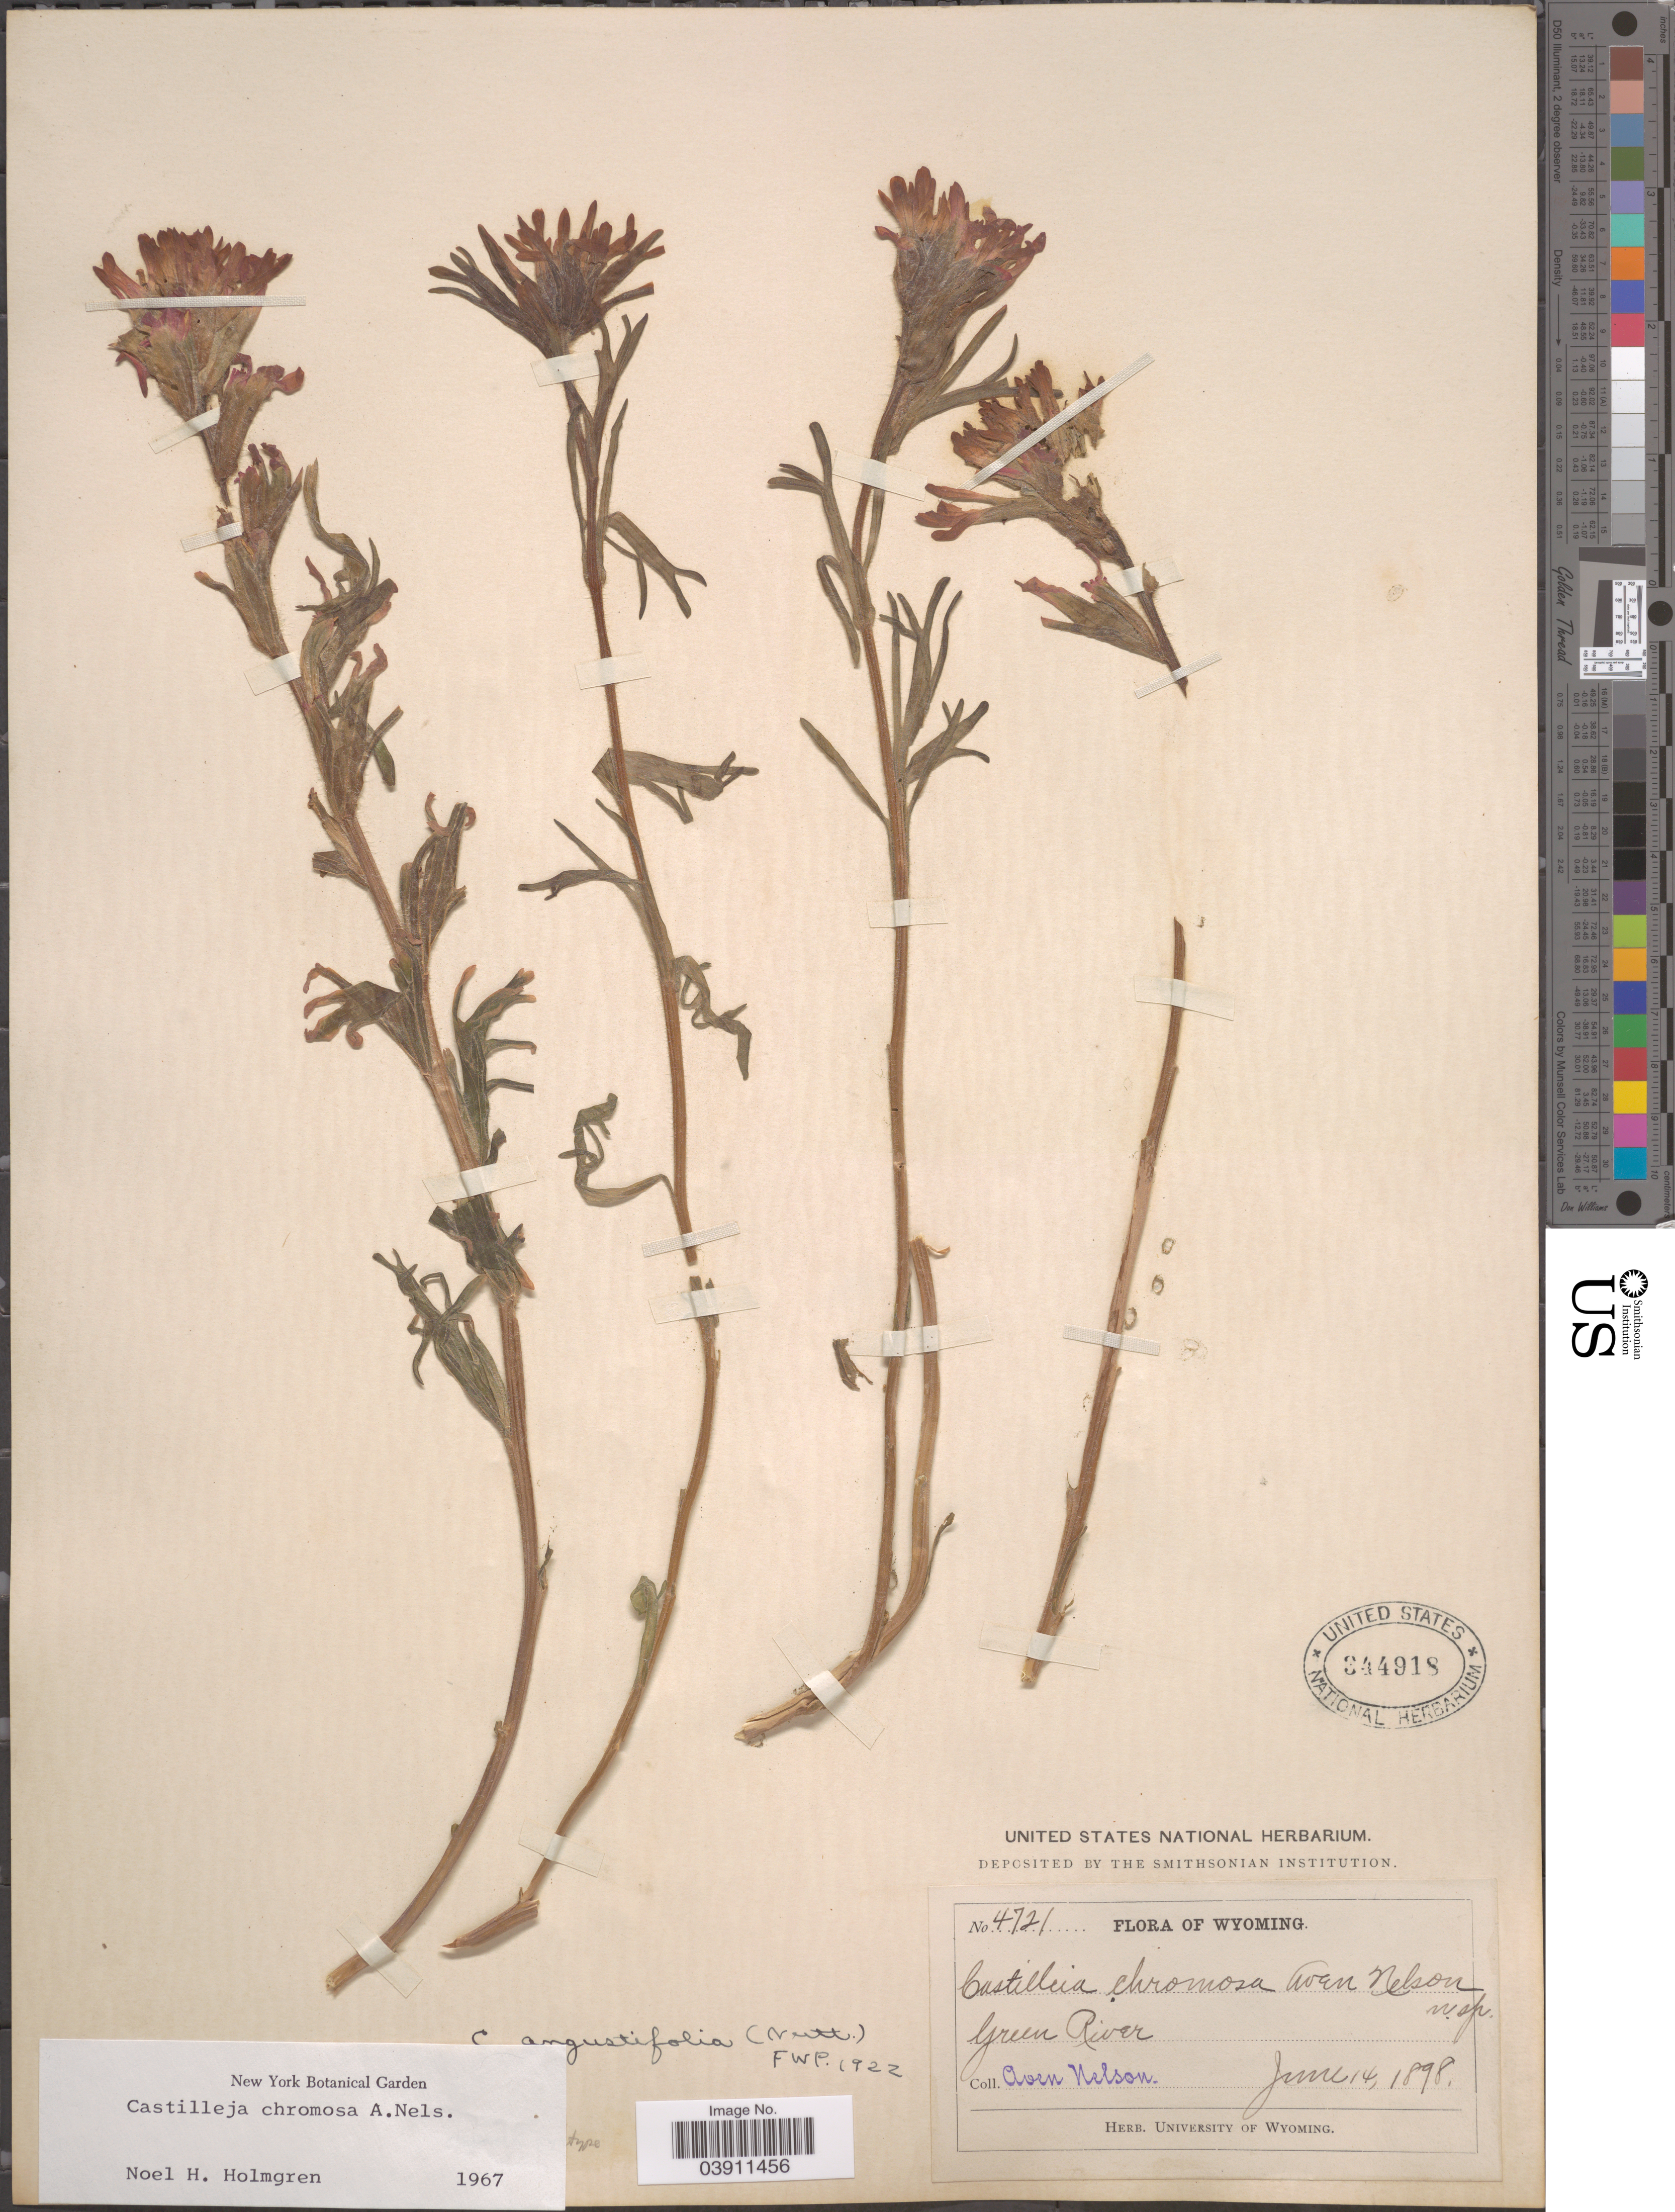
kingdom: Plantae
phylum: Tracheophyta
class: Magnoliopsida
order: Lamiales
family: Orobanchaceae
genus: Castilleja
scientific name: Castilleja chromosa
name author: A. Nelson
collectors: A. Nelson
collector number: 4721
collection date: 1898-06-14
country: United States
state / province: Wyoming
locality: Green River.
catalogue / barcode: US 344918